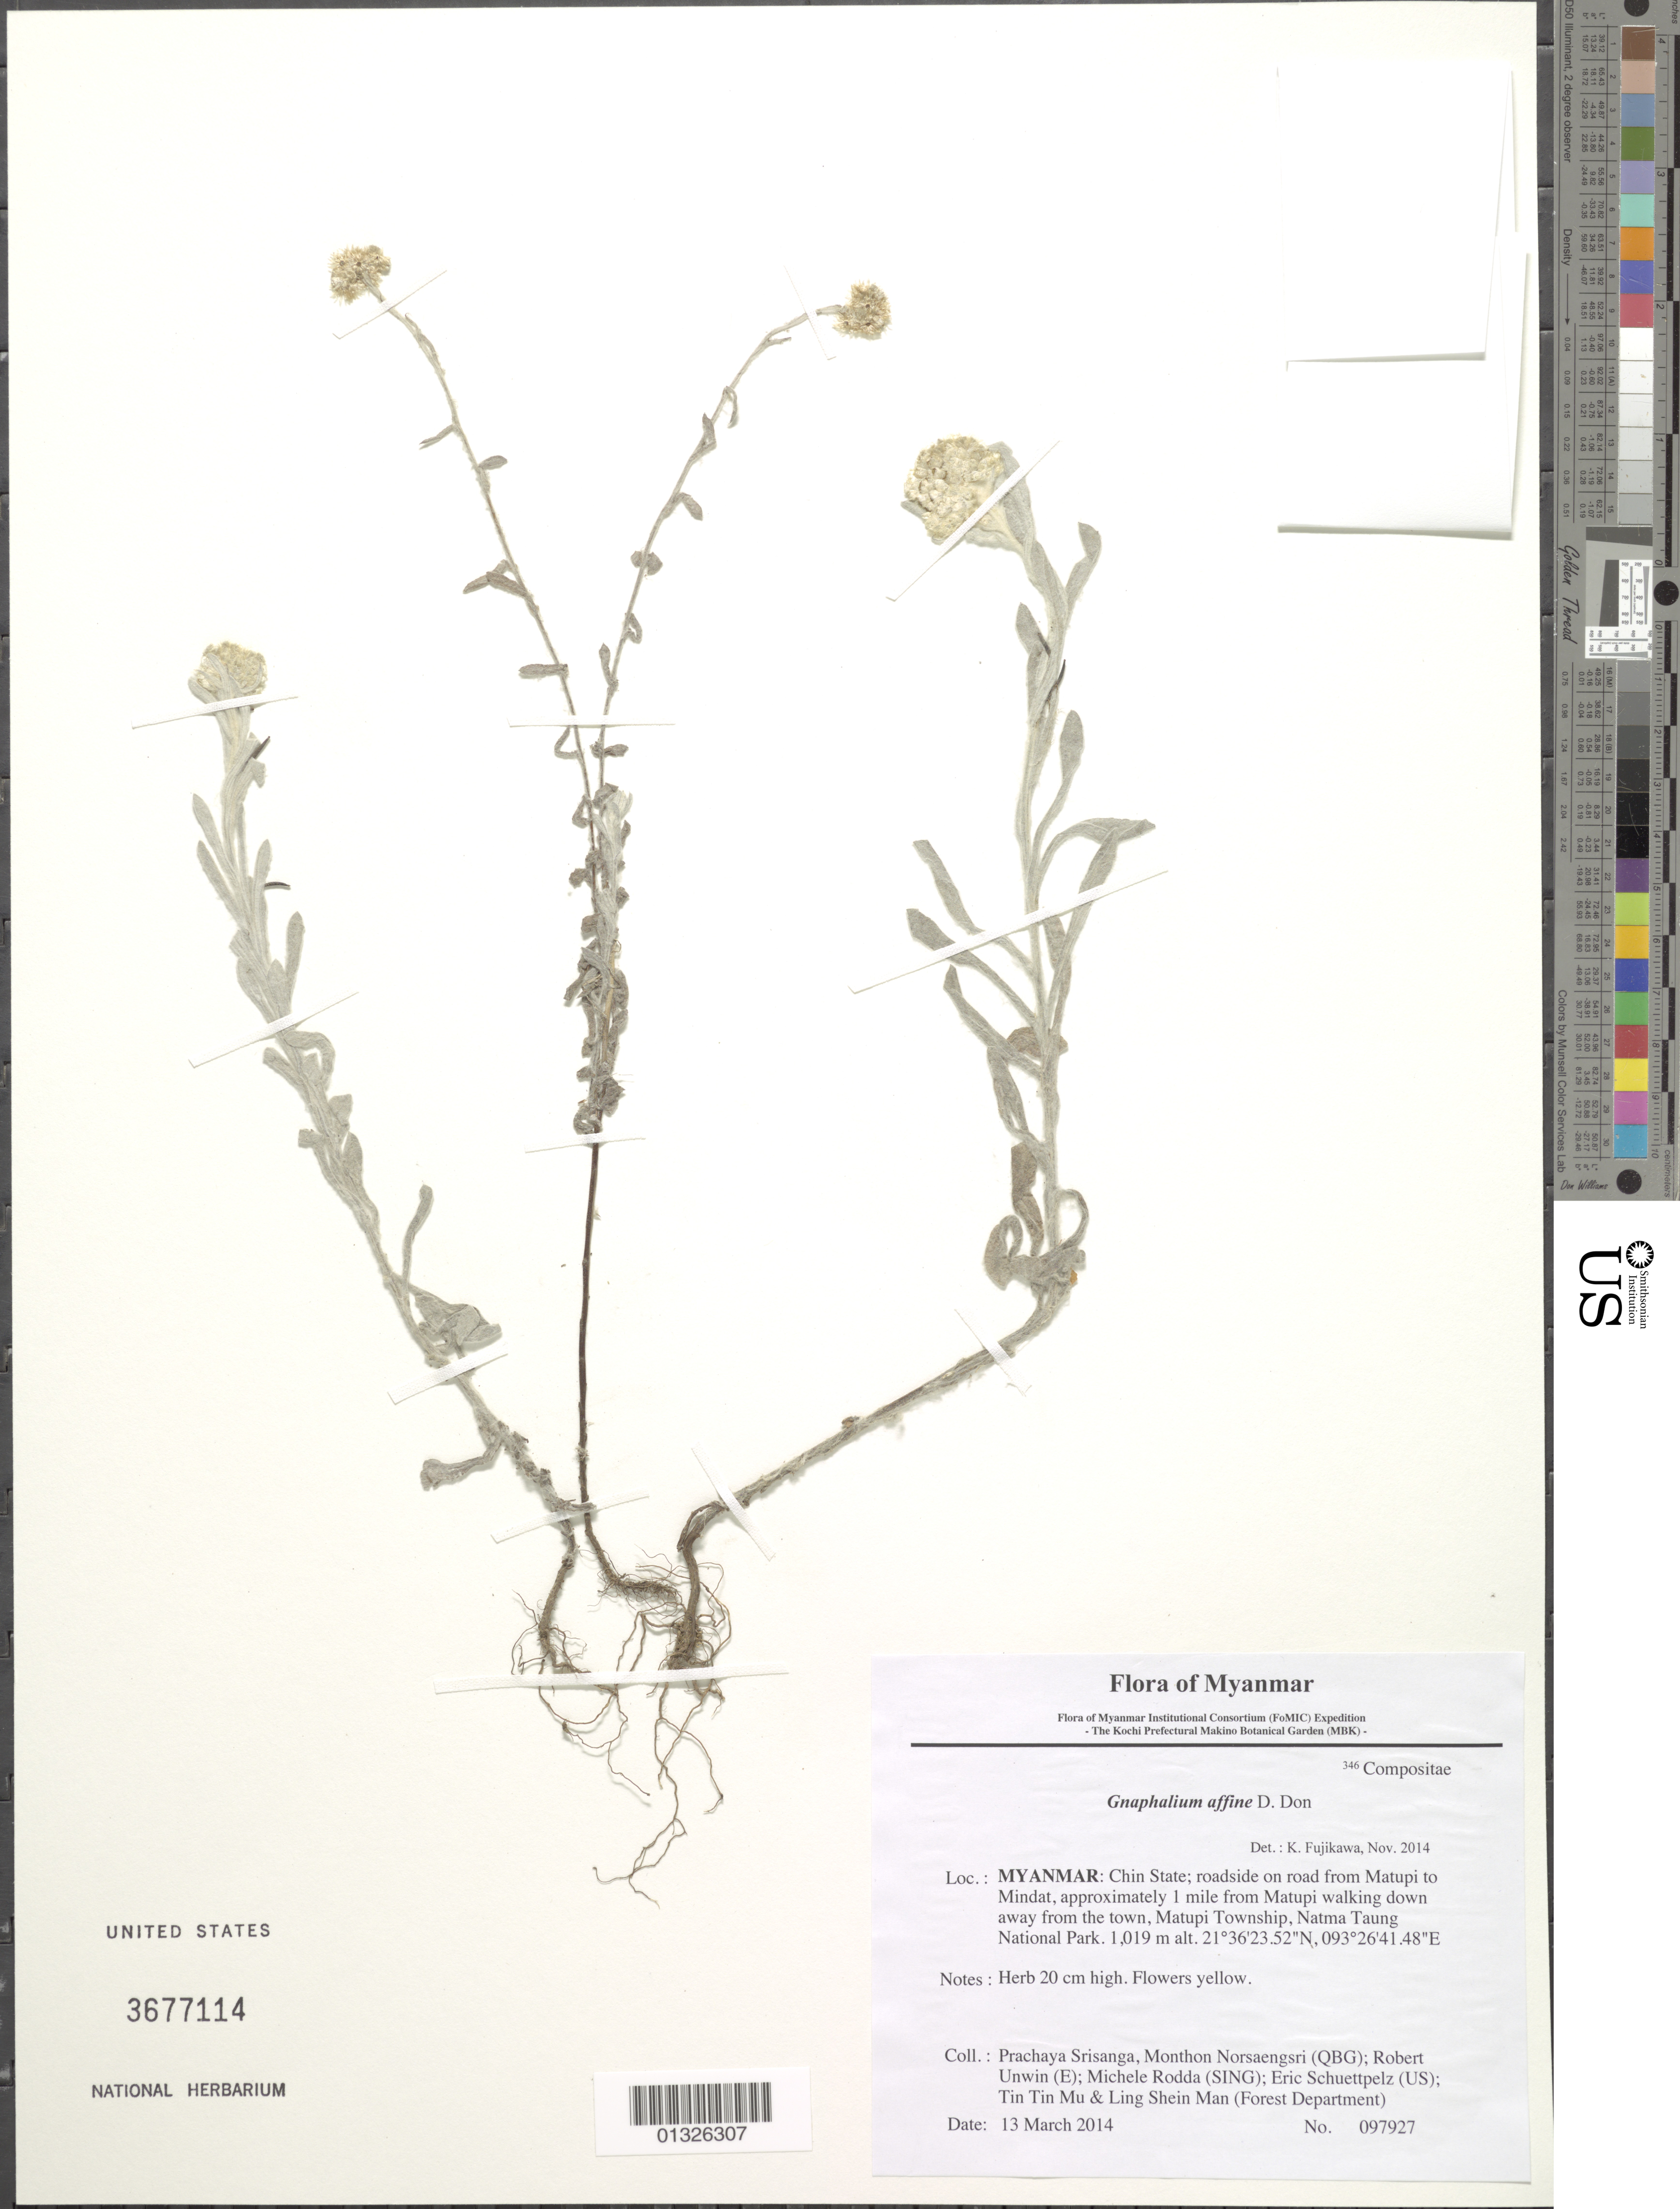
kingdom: Plantae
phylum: Tracheophyta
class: Magnoliopsida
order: Asterales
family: Asteraceae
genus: Gnaphalium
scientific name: Gnaphalium affine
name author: D. Don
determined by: Fujikawa, Kazumi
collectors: P. Srisanga, M. Norsaengsri, R. Unwin, M. Rodda, E. Schuettpelz, Tin Tin Mu & Ling Shein Man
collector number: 97927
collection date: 2014-03-13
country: Myanmar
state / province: Chin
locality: Roadside on road from Matupi to Mindat, approximately 1 mile from Matupi walking down away from the town, Matupi Township, Natma Taung National Park.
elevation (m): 1019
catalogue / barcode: US 3677114